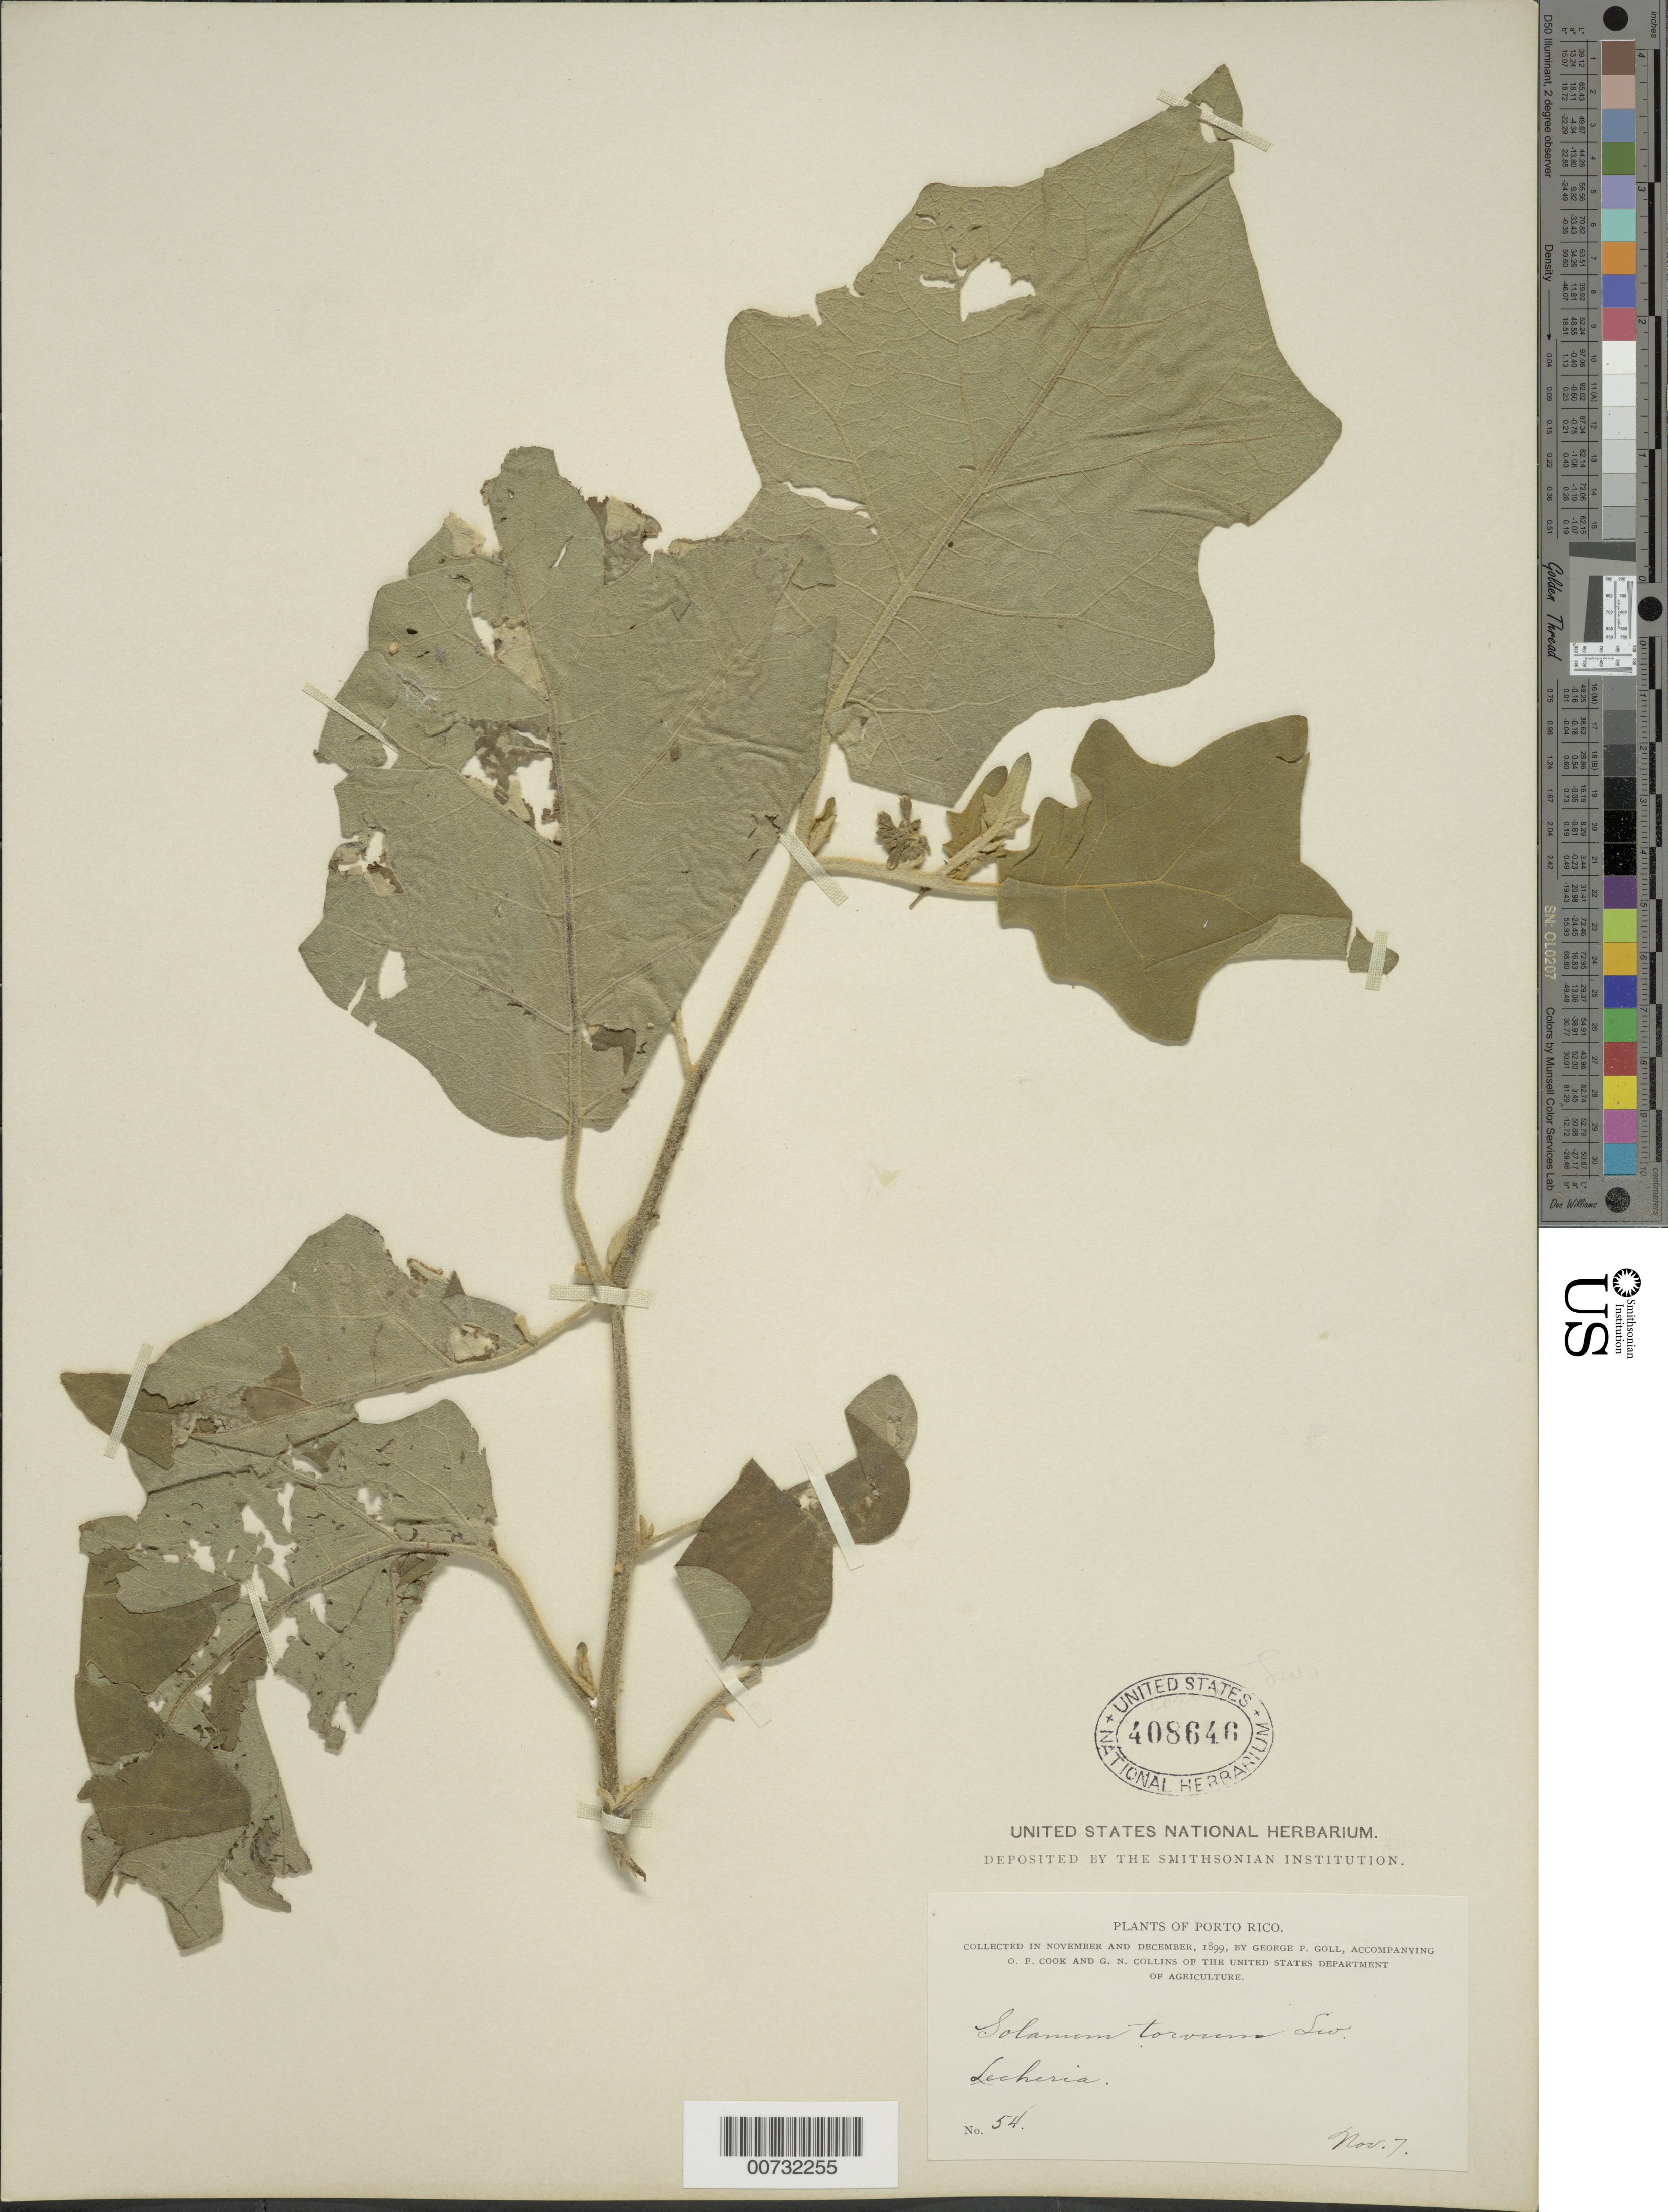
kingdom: Plantae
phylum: Tracheophyta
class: Magnoliopsida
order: Solanales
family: Solanaceae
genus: Solanum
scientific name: Solanum torvum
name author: Sw.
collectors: G. Goll, O. F. Cook & G. N. Collins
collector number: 54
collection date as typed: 07 Nov 1899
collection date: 1899-11-07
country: Puerto Rico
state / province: San Juan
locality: Lecheria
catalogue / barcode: US 408646